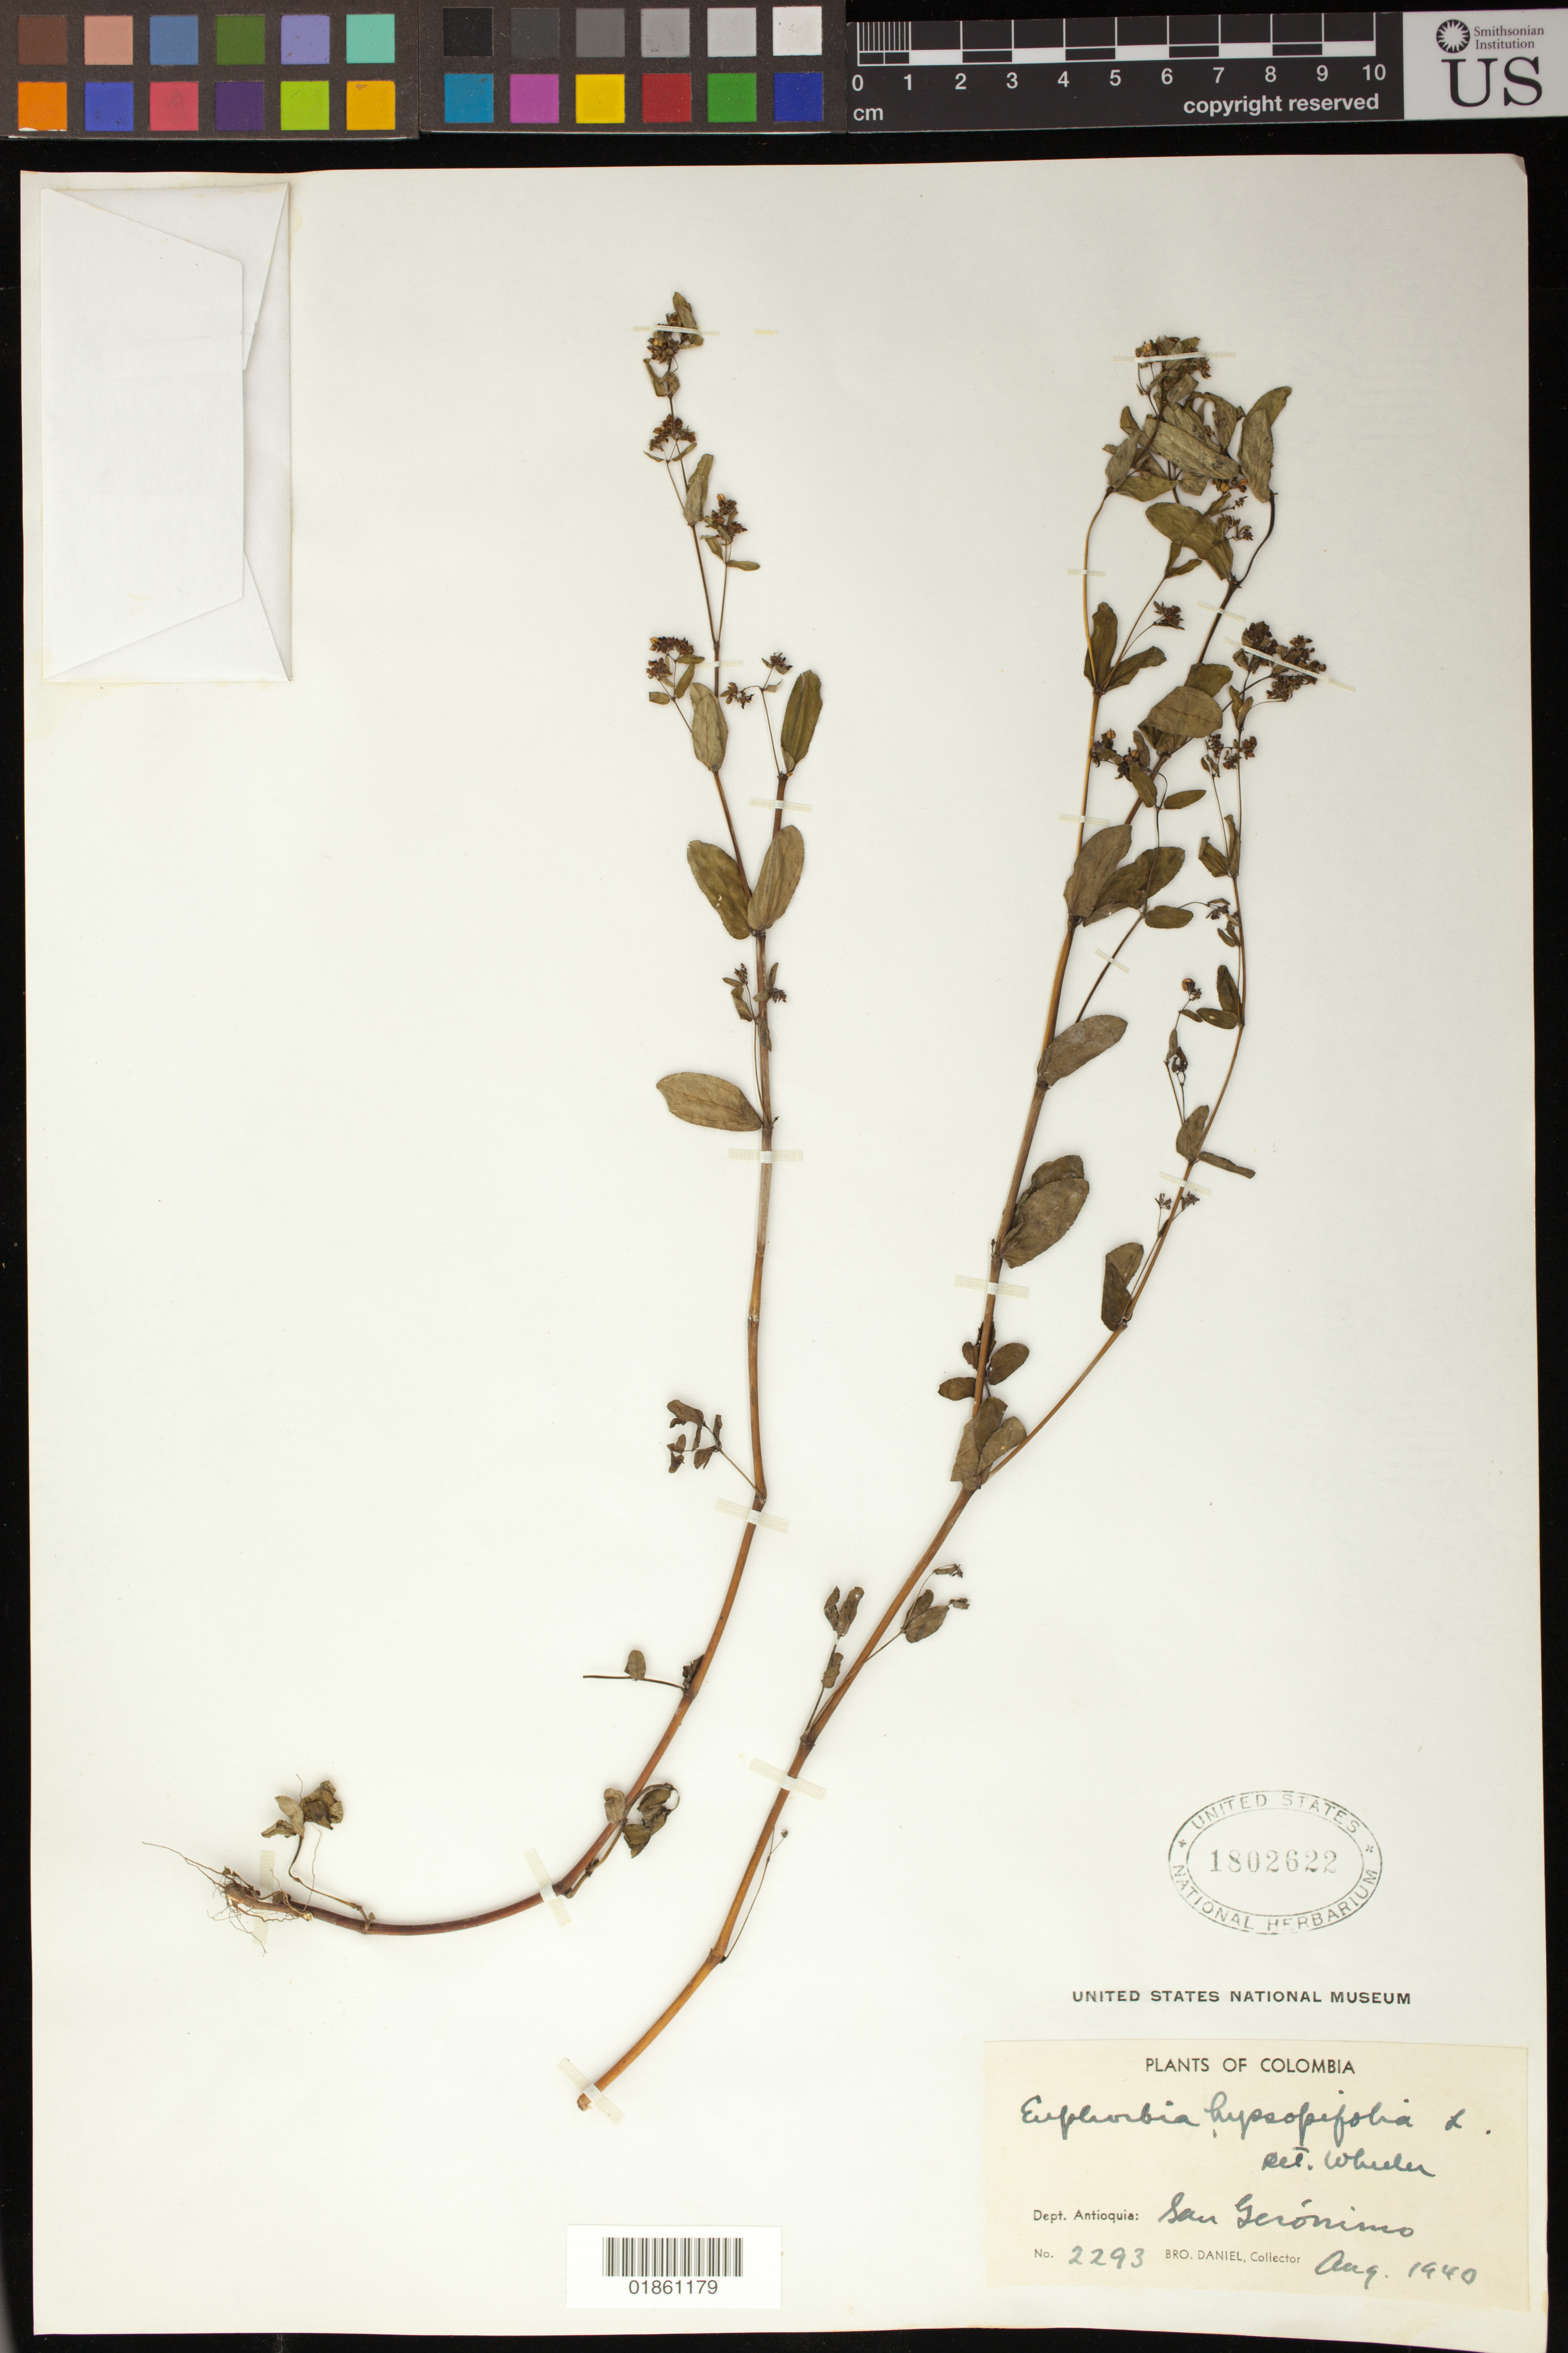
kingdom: Plantae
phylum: Tracheophyta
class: Magnoliopsida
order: Malpighiales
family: Euphorbiaceae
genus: Euphorbia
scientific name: Euphorbia hyssopifolia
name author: L.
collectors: Bro. Daniel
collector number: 2293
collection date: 1940-08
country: Colombia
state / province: Antioquia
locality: San Geronimo [San Jerónimo]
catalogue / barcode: US 1802622